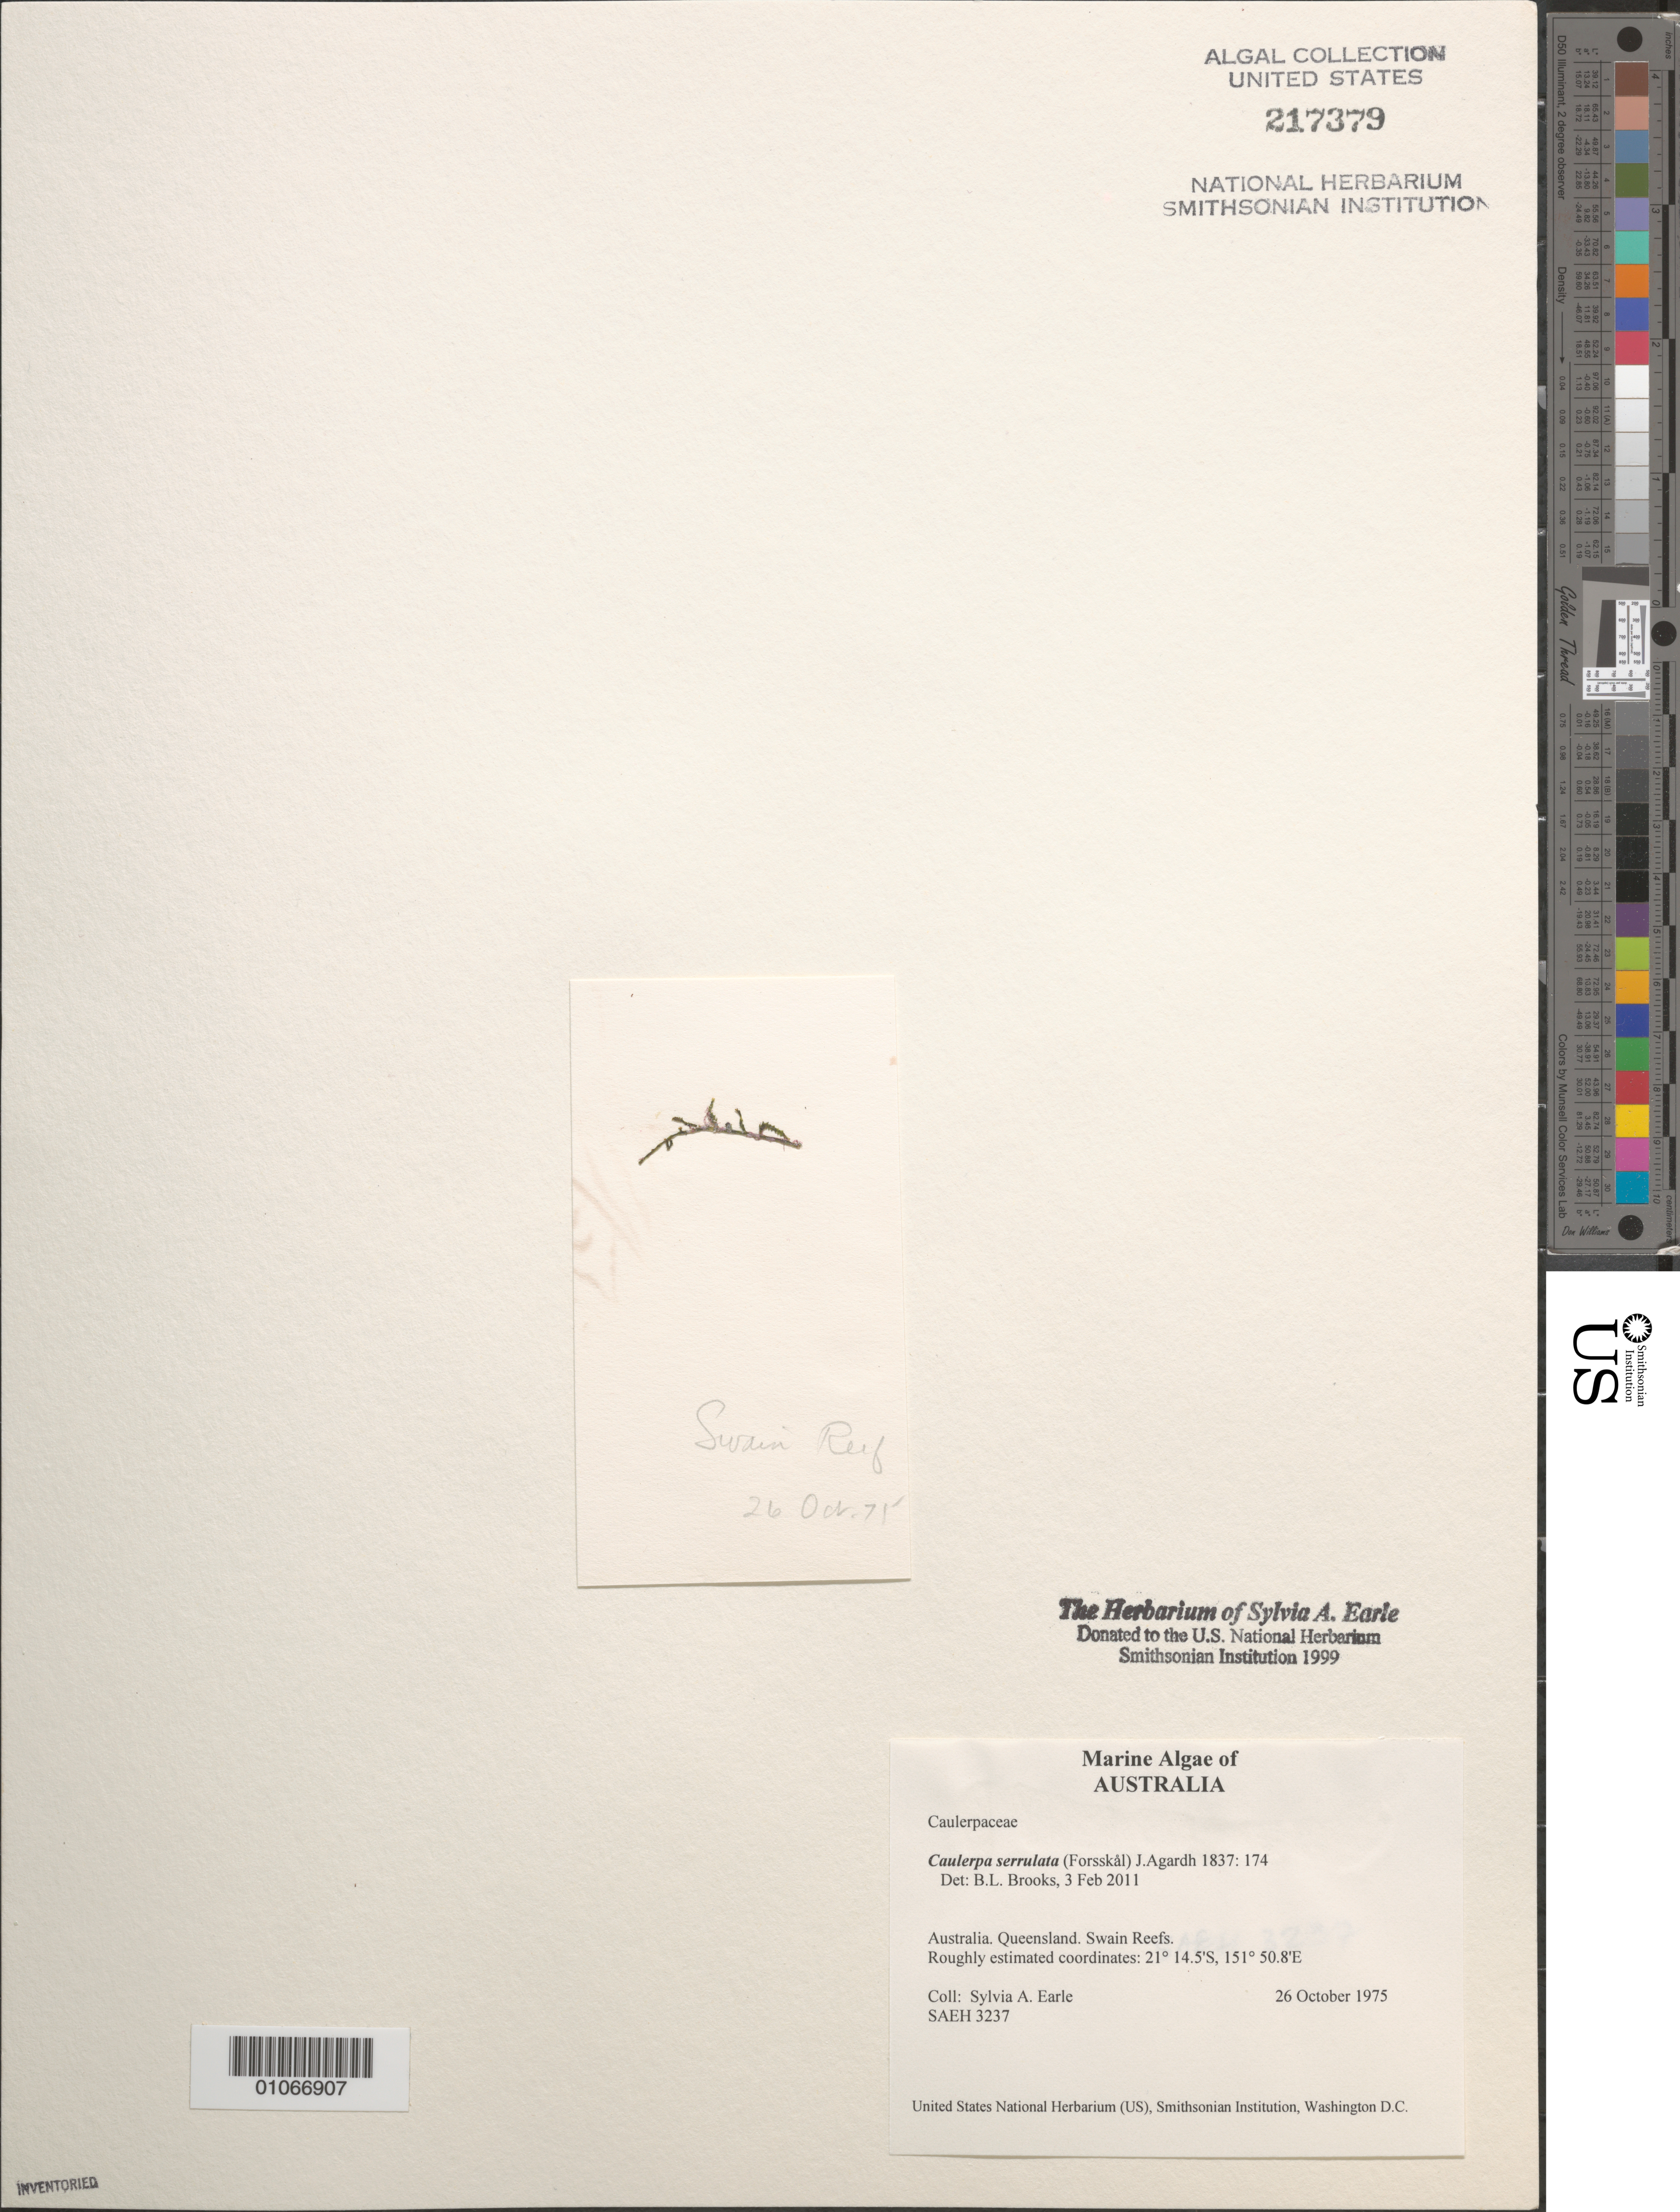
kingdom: Plantae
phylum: Chlorophyta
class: Ulvophyceae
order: Bryopsidales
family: Caulerpaceae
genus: Caulerpa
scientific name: Caulerpa serrulata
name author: (Forssk.) J. Agardh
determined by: Brooks, B. L., (BOT), Smithsonian Institution - National Museum of Natural History (UNITED STATES)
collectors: S. A. Earle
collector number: SAEH 3237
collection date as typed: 26 Oct 1975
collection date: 1975-10-26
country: Australia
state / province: Queensland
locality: Swain Reefs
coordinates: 21 14.5'S, 151 50.8'E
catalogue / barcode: US 217379